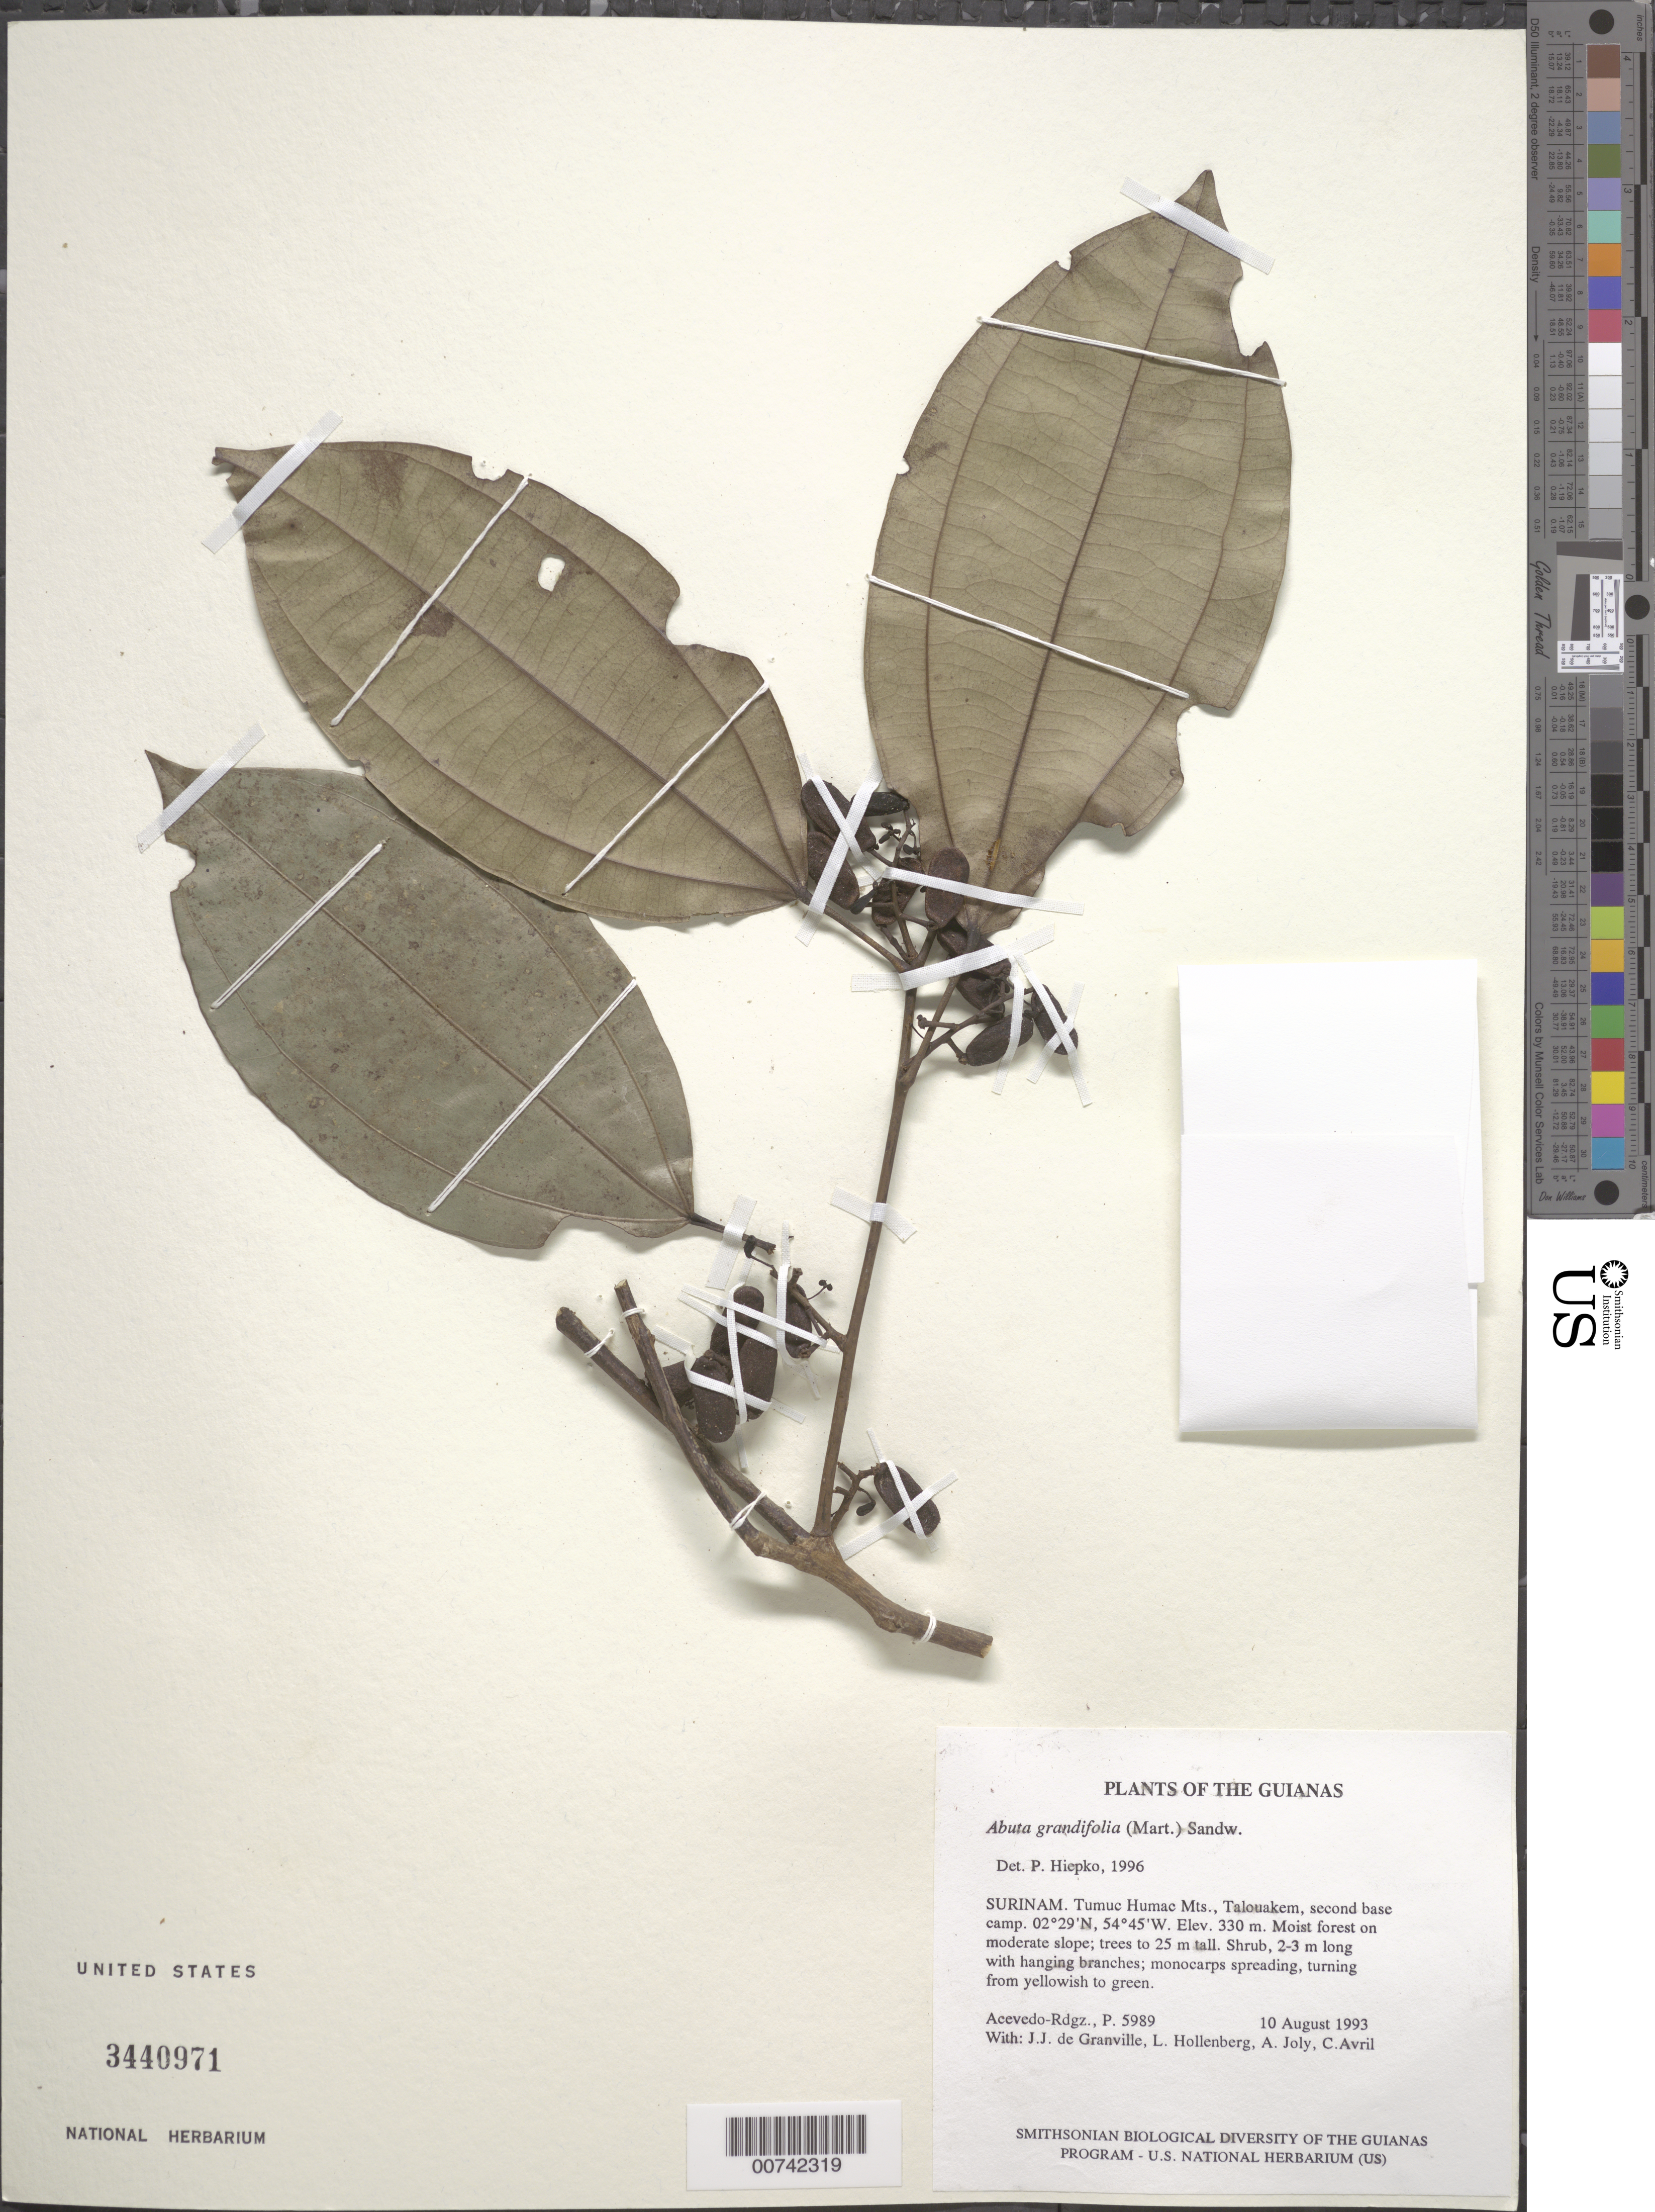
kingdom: Plantae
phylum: Tracheophyta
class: Magnoliopsida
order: Ranunculales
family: Menispermaceae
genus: Abuta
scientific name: Abuta grandifolia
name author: (Mart.) Sandwith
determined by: Hiepko, P. H.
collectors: P. Acevedo-Rodr. & A. Joly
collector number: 5989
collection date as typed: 10 Aug 1993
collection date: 1993-08-10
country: Suriname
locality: Tumuc Humac Mts., Talouakem, second base camp.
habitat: Moist forest on moderate slope; trees to 25 m tall.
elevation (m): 330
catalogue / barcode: US 3440971